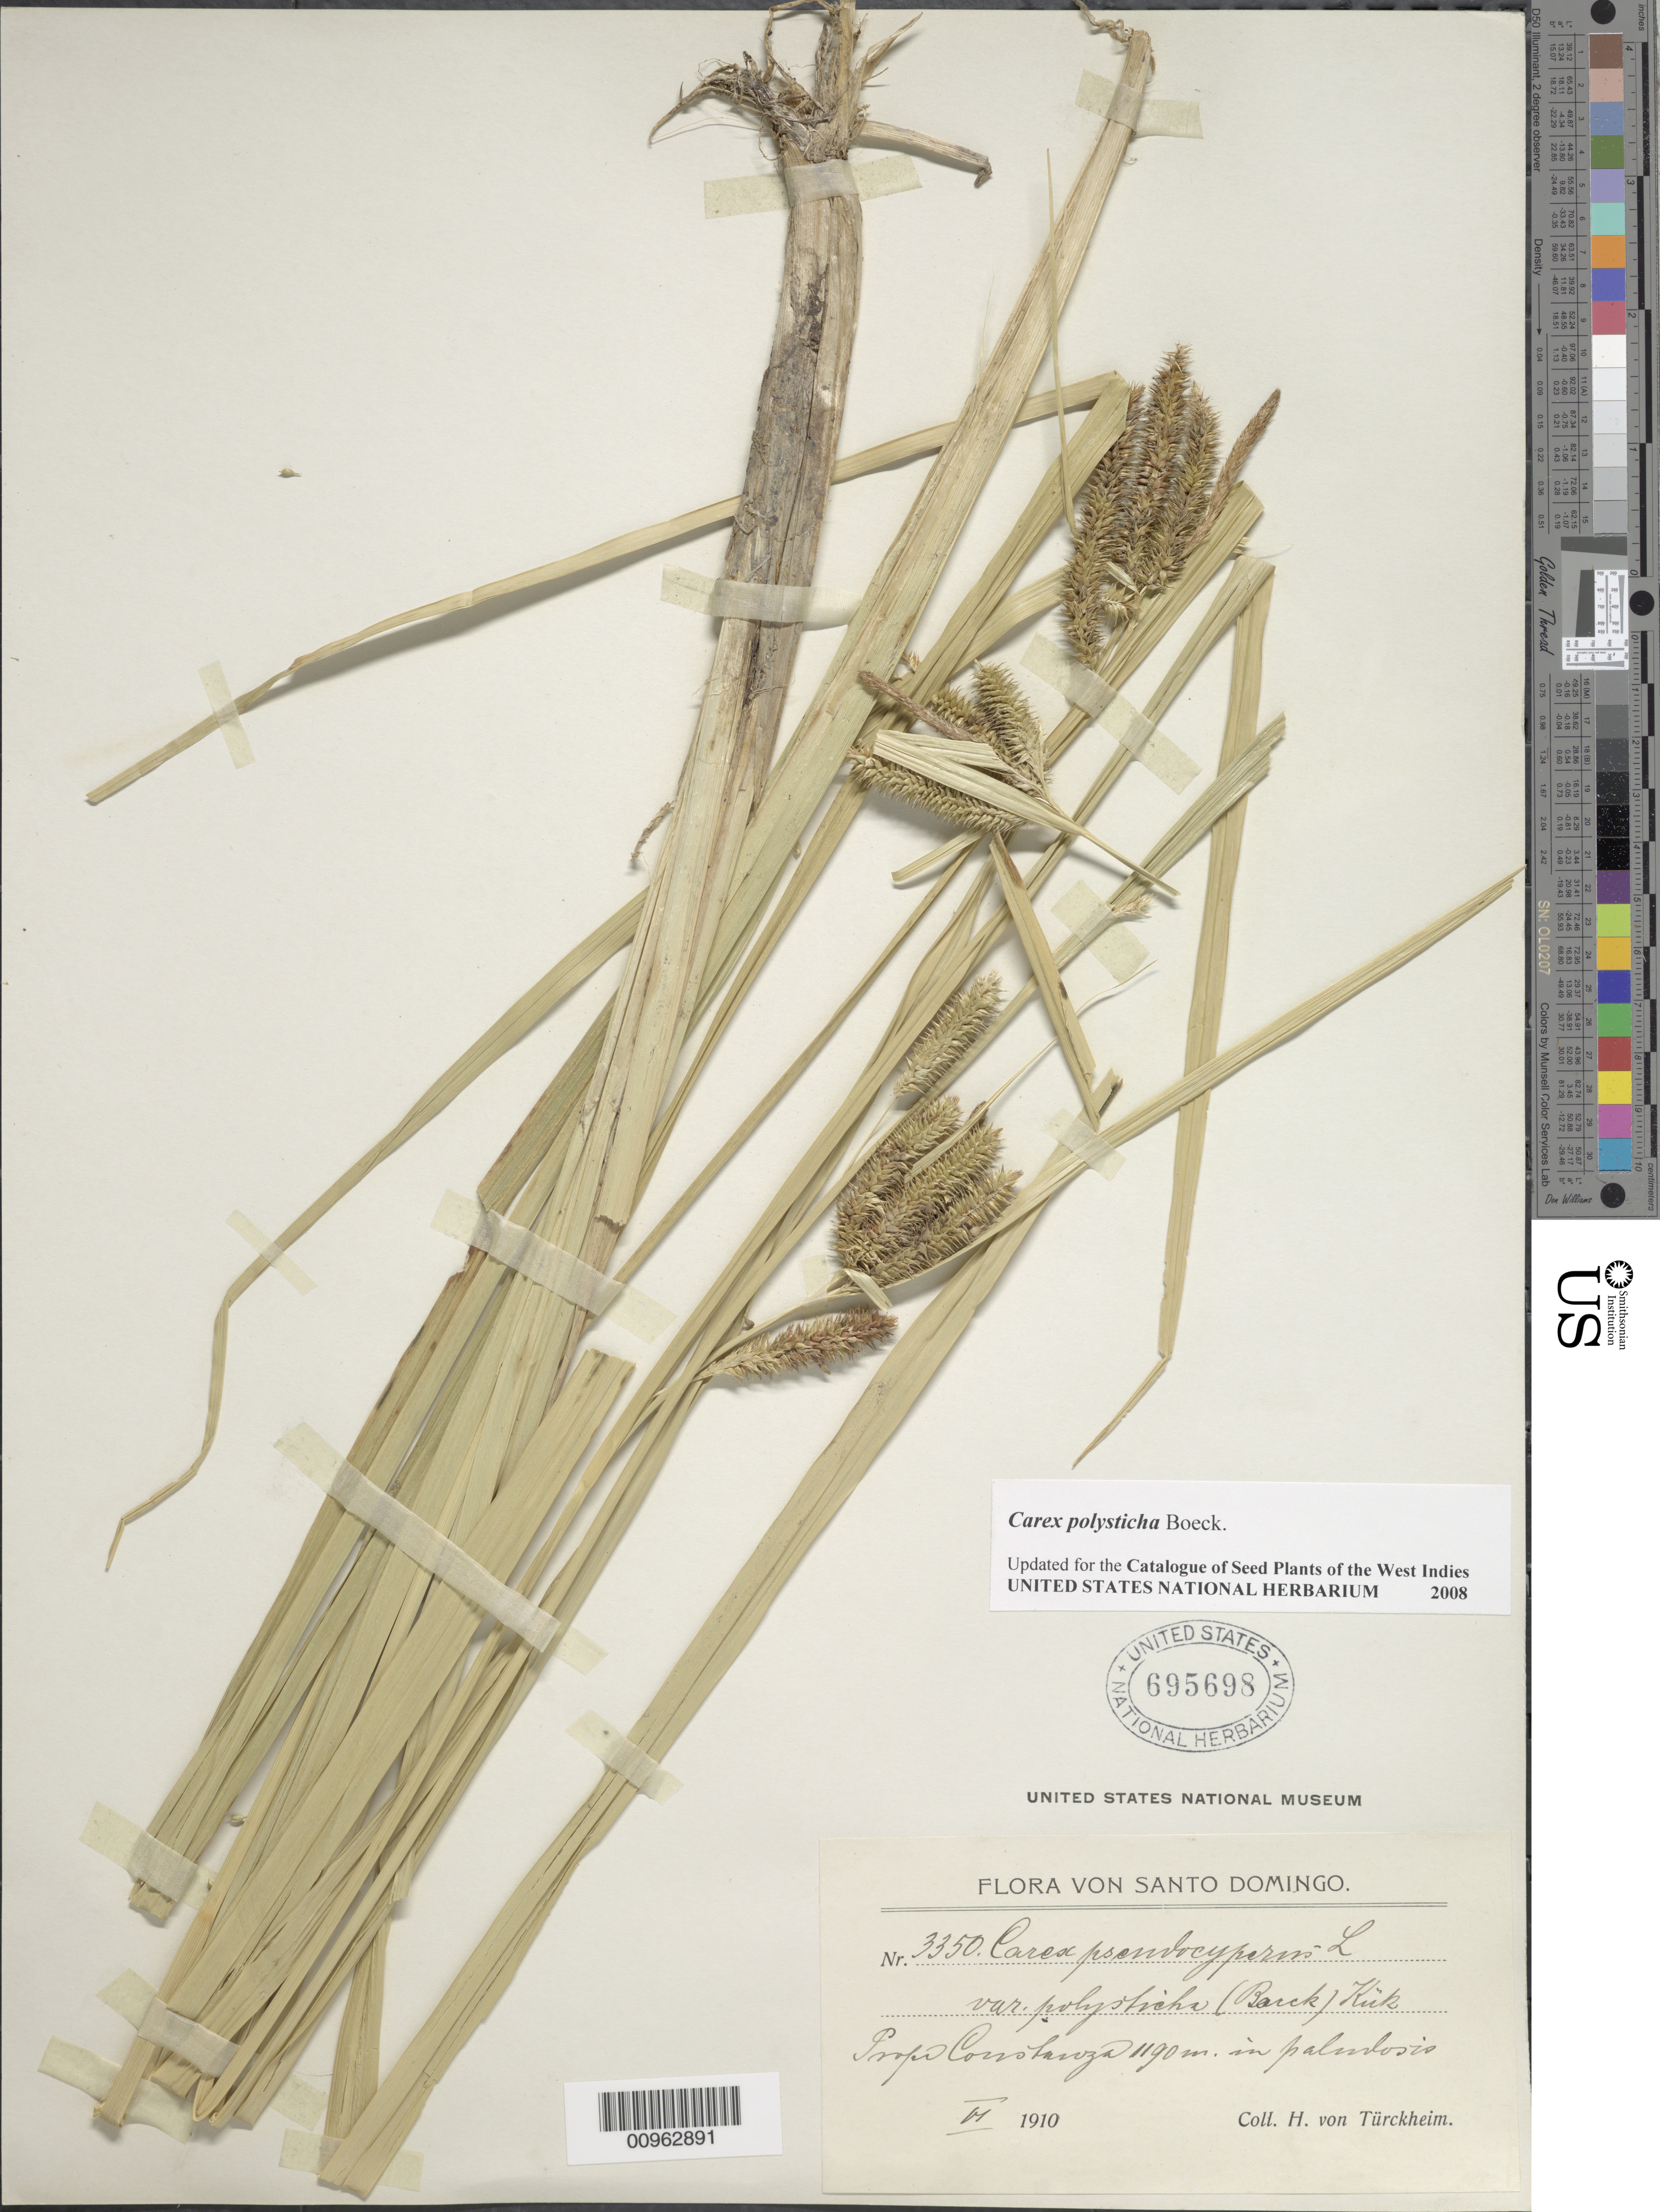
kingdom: Plantae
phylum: Tracheophyta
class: Liliopsida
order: Poales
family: Cyperaceae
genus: Carex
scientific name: Carex polysticha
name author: Boeckeler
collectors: H. von Türckheim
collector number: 3350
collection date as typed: Jun 1910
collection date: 1910-06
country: Dominican Republic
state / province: La Vega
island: Hispaniola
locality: Prope Constanza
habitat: "in palmlosis"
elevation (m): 1190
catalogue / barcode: US 695698